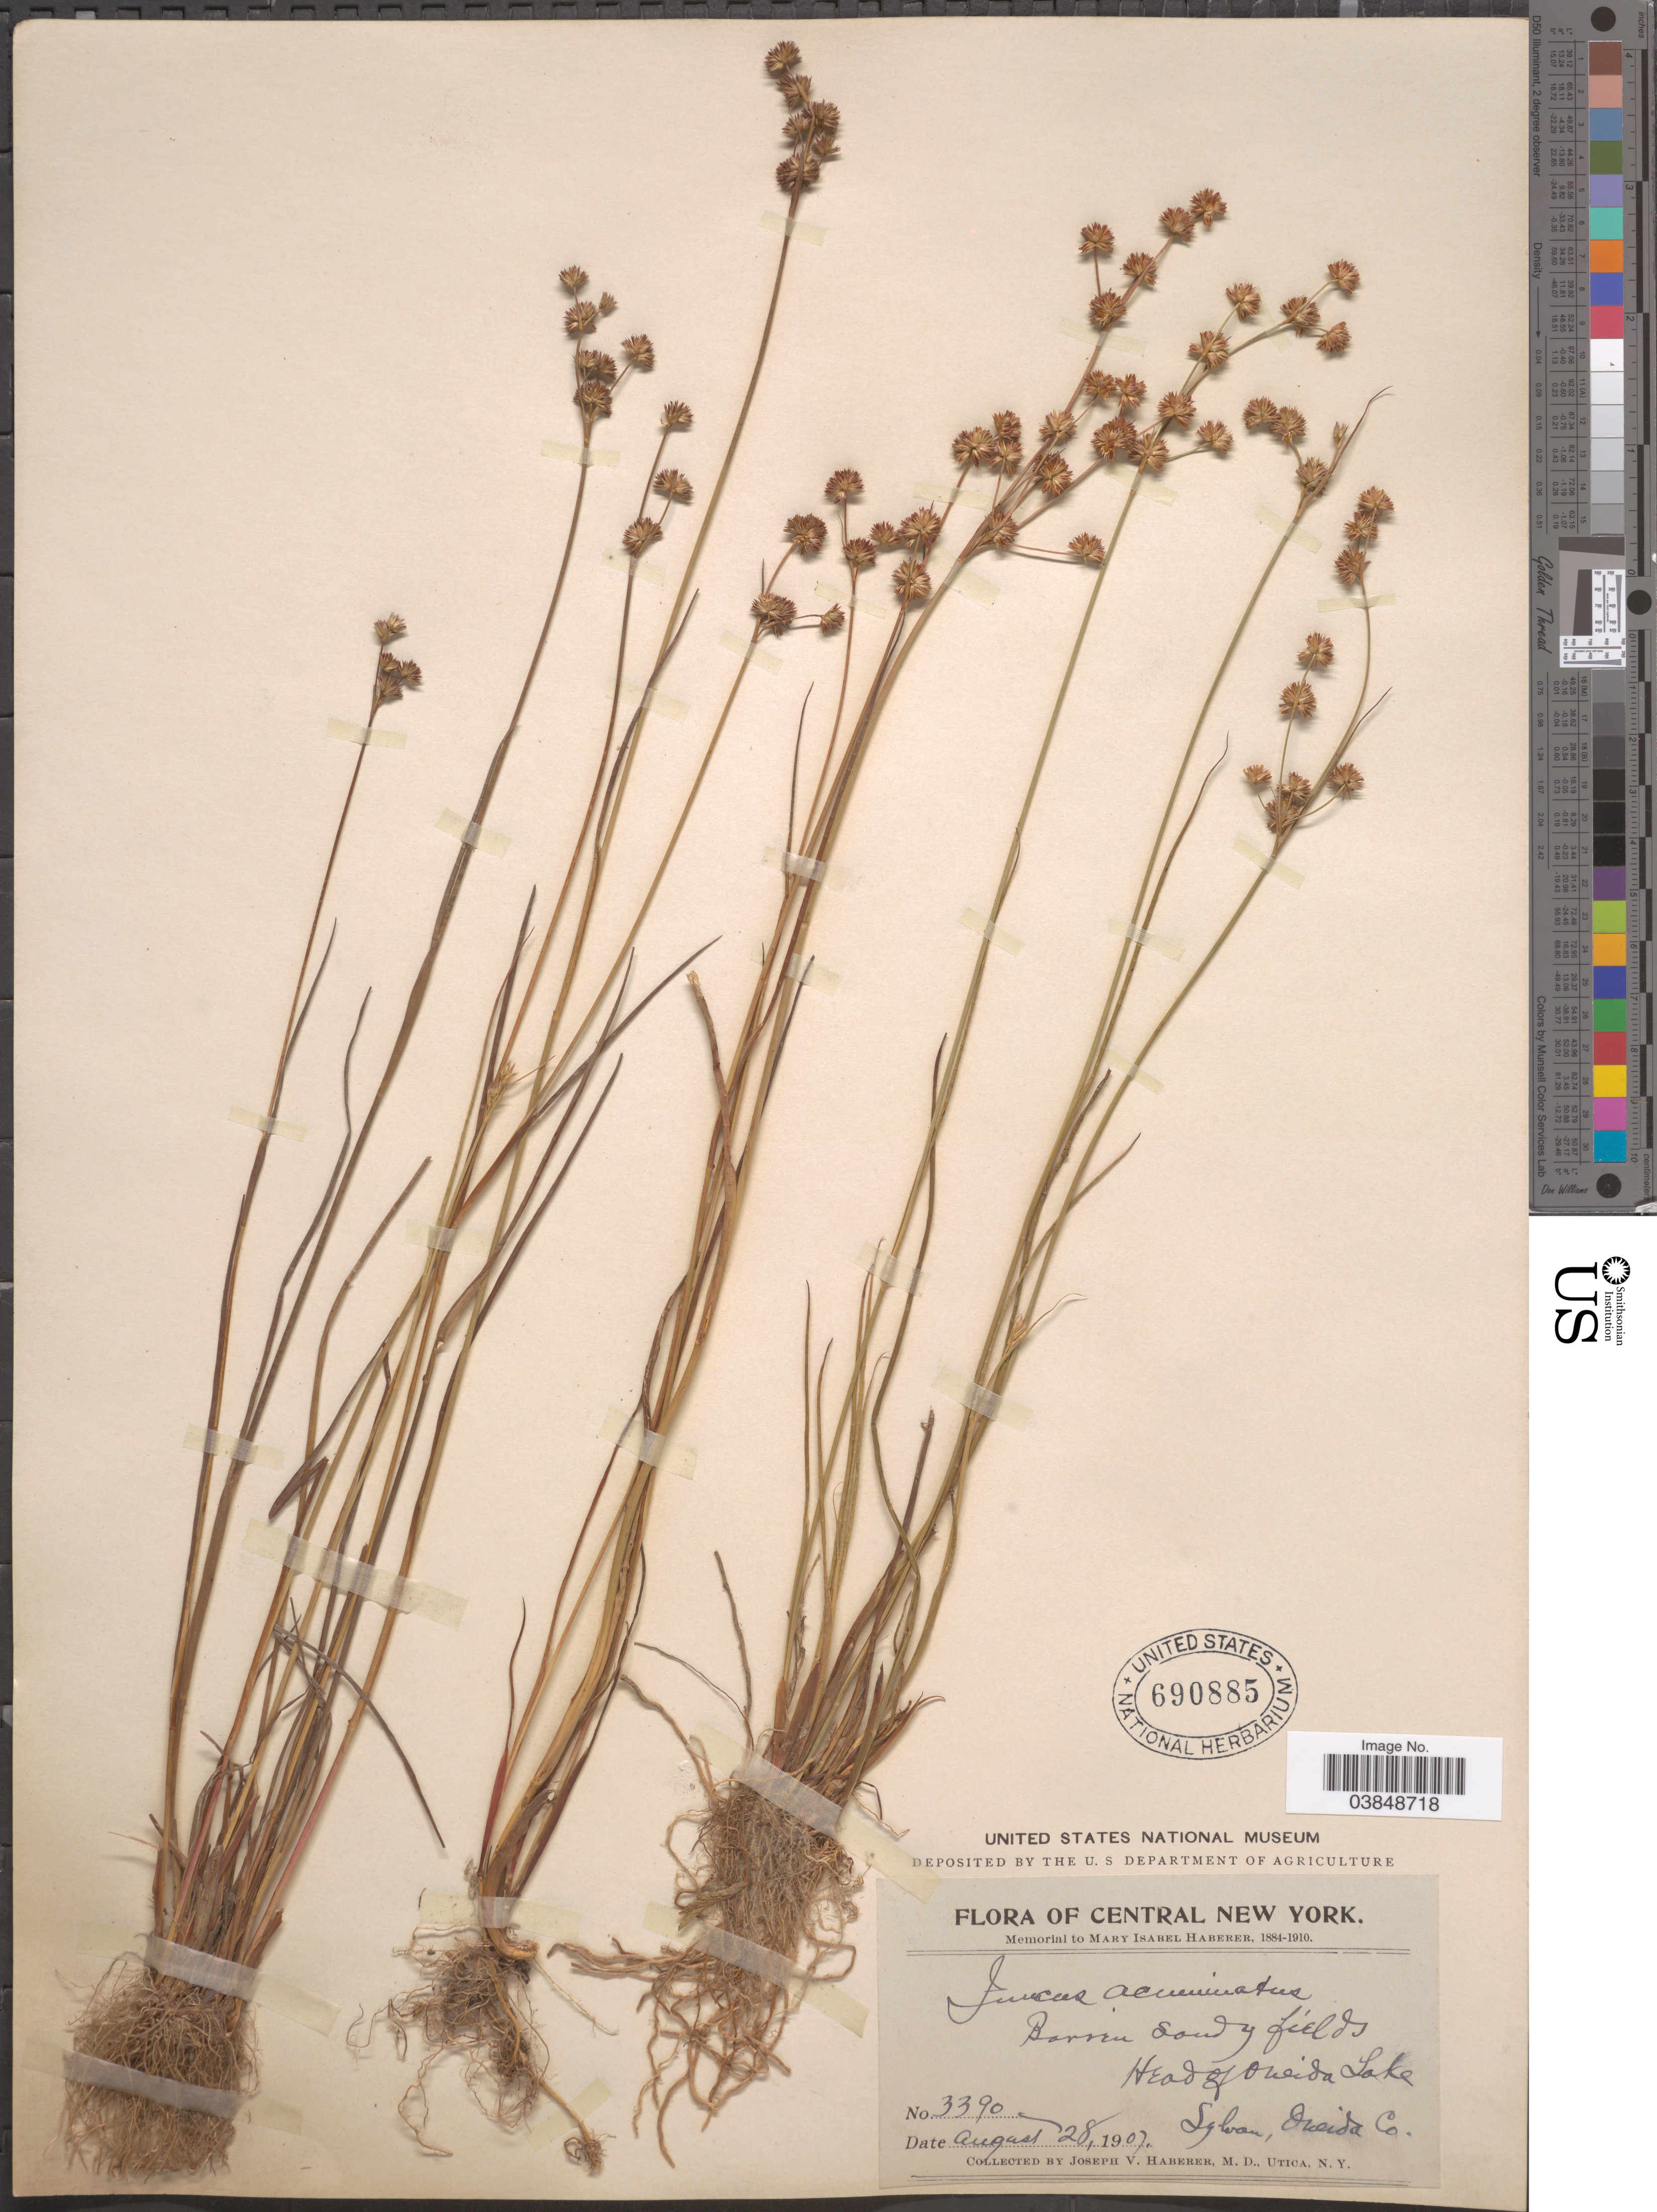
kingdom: Plantae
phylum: Tracheophyta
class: Liliopsida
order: Poales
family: Juncaceae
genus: Juncus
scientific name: Juncus acuminatus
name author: Michx.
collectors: J. V. Haberer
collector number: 3390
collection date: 1907-08-28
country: United States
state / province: New York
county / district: Oneida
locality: Central New York. Head of Oneida Lake. Sylvan, Oneida Co.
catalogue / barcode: US 690885